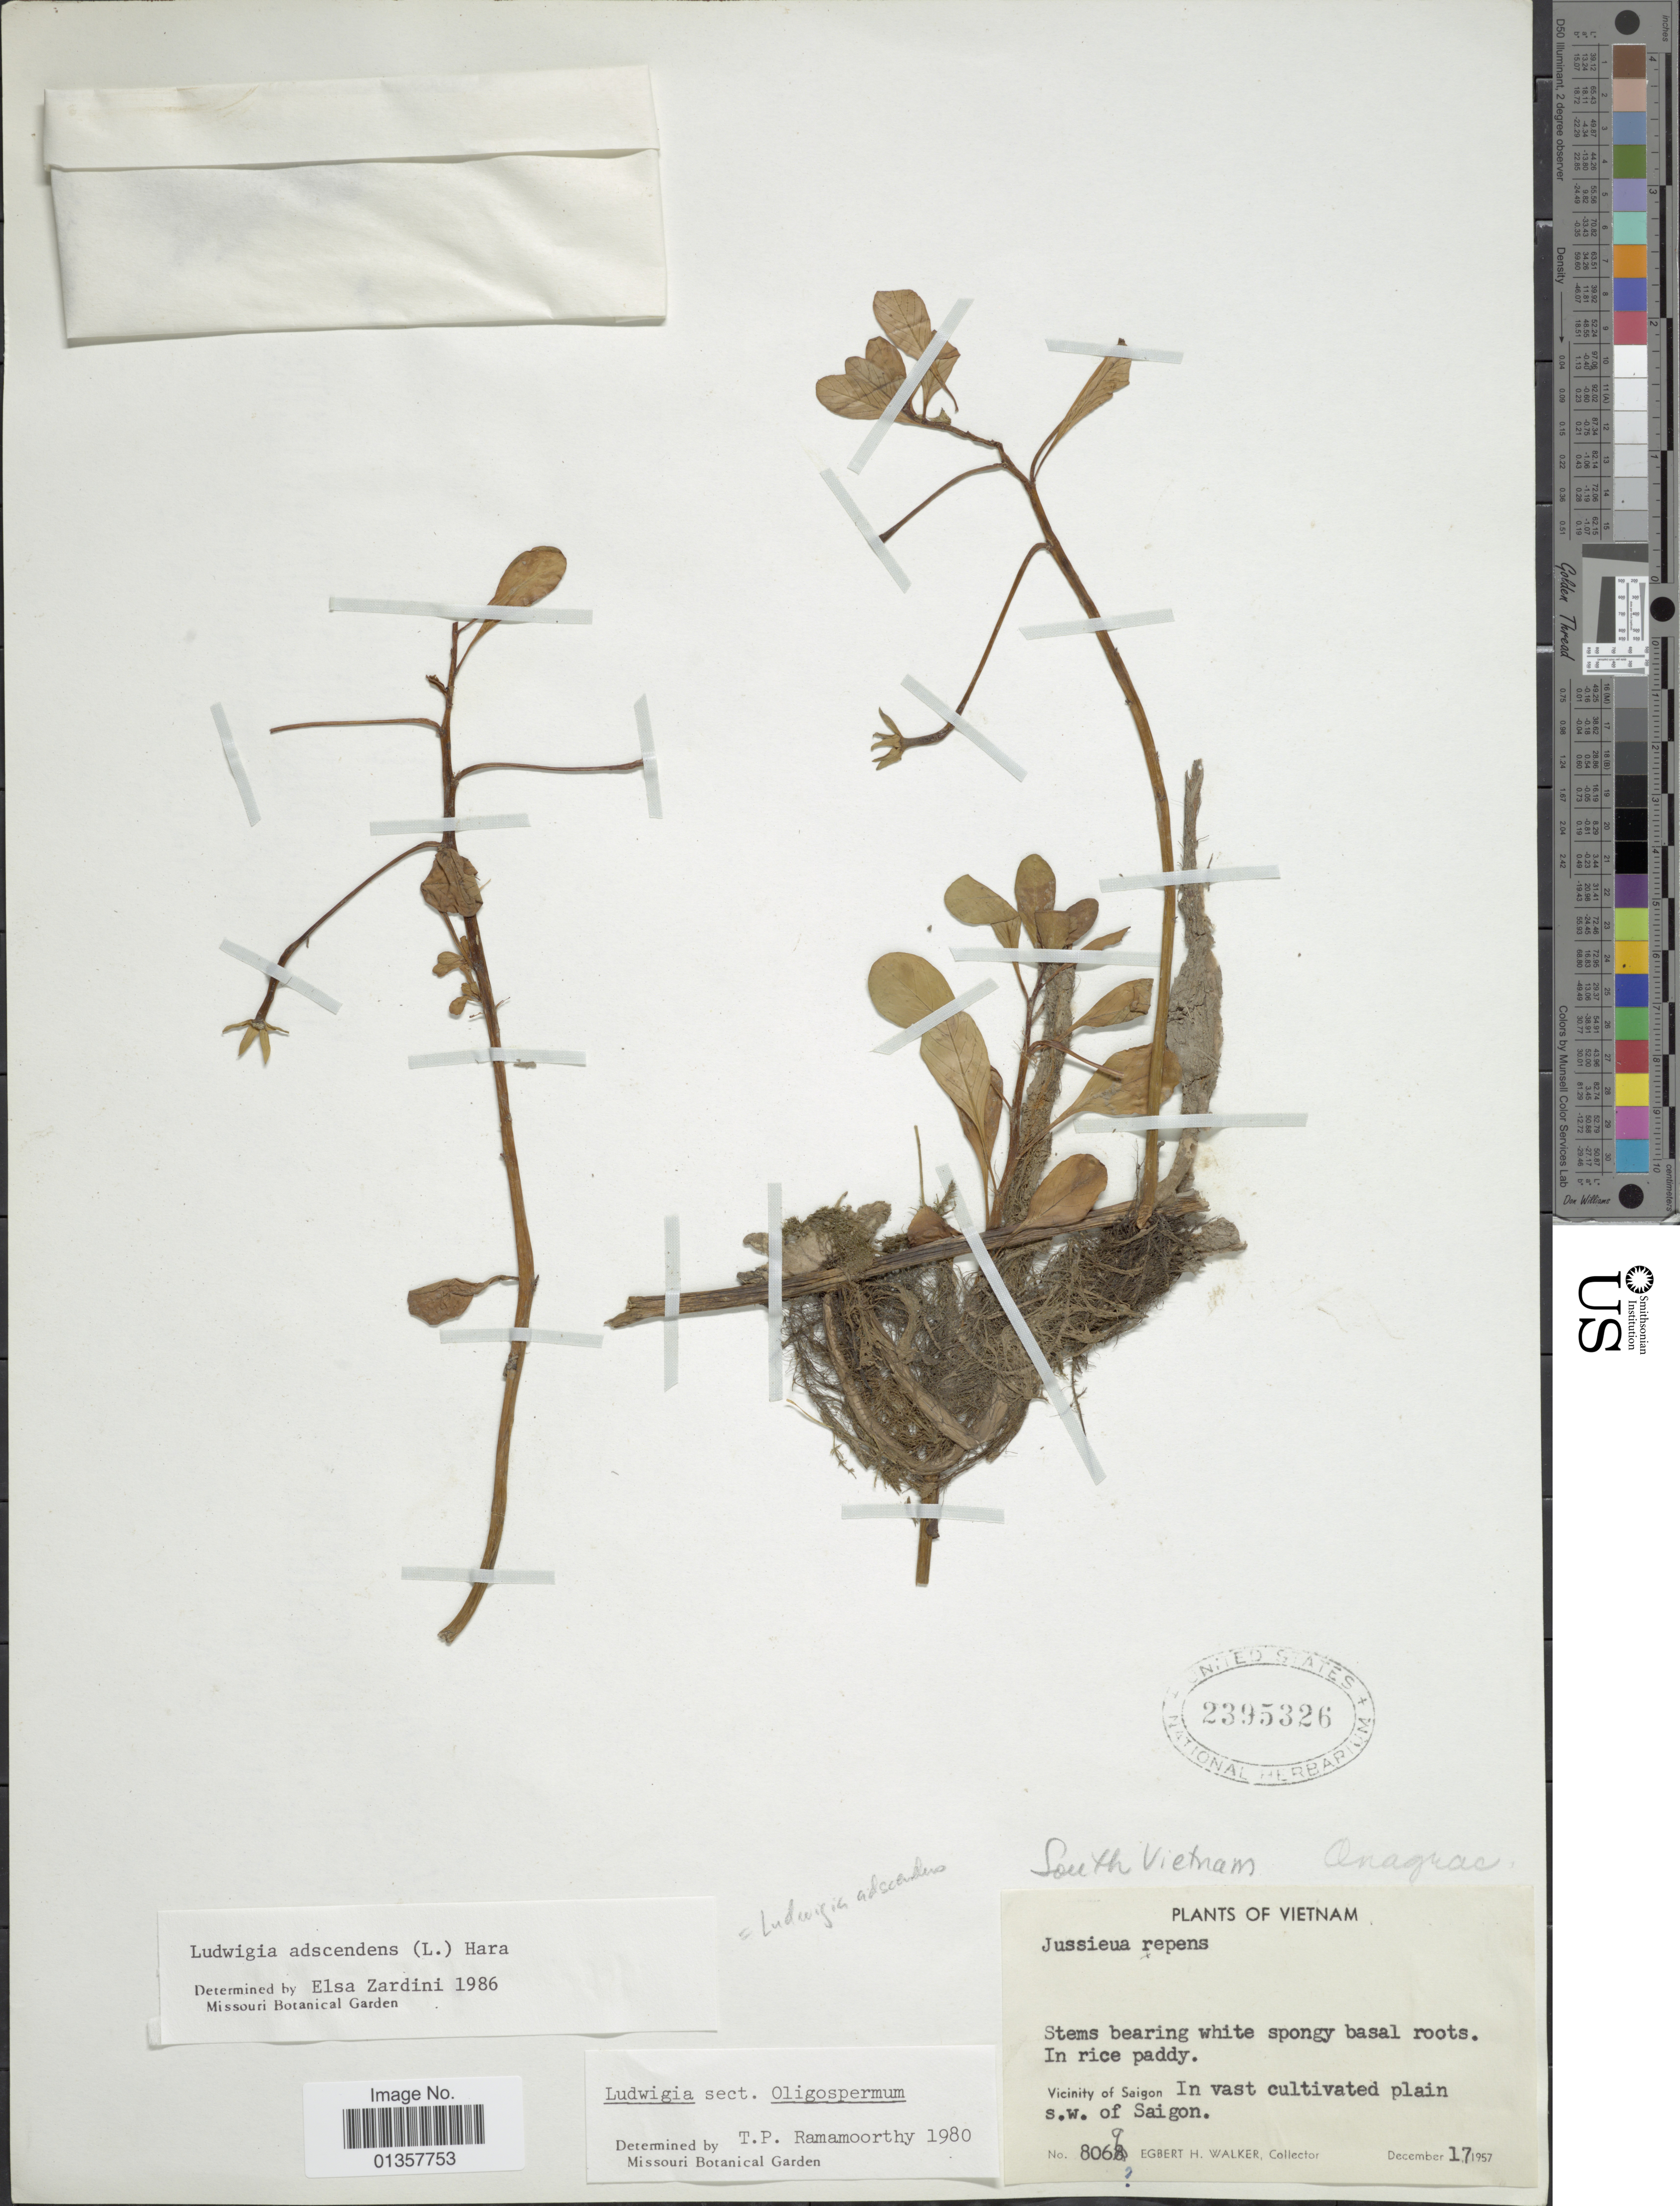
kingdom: Plantae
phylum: Tracheophyta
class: Magnoliopsida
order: Myrtales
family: Onagraceae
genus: Ludwigia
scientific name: Ludwigia adscendens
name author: (L.) H. Hara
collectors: E. H. Walker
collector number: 8069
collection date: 1957-12-17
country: Vietnam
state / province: Ho Chi Minh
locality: Vicinity Saigon. In vast cultivated plain s.w. of Saigon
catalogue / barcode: US 2395326